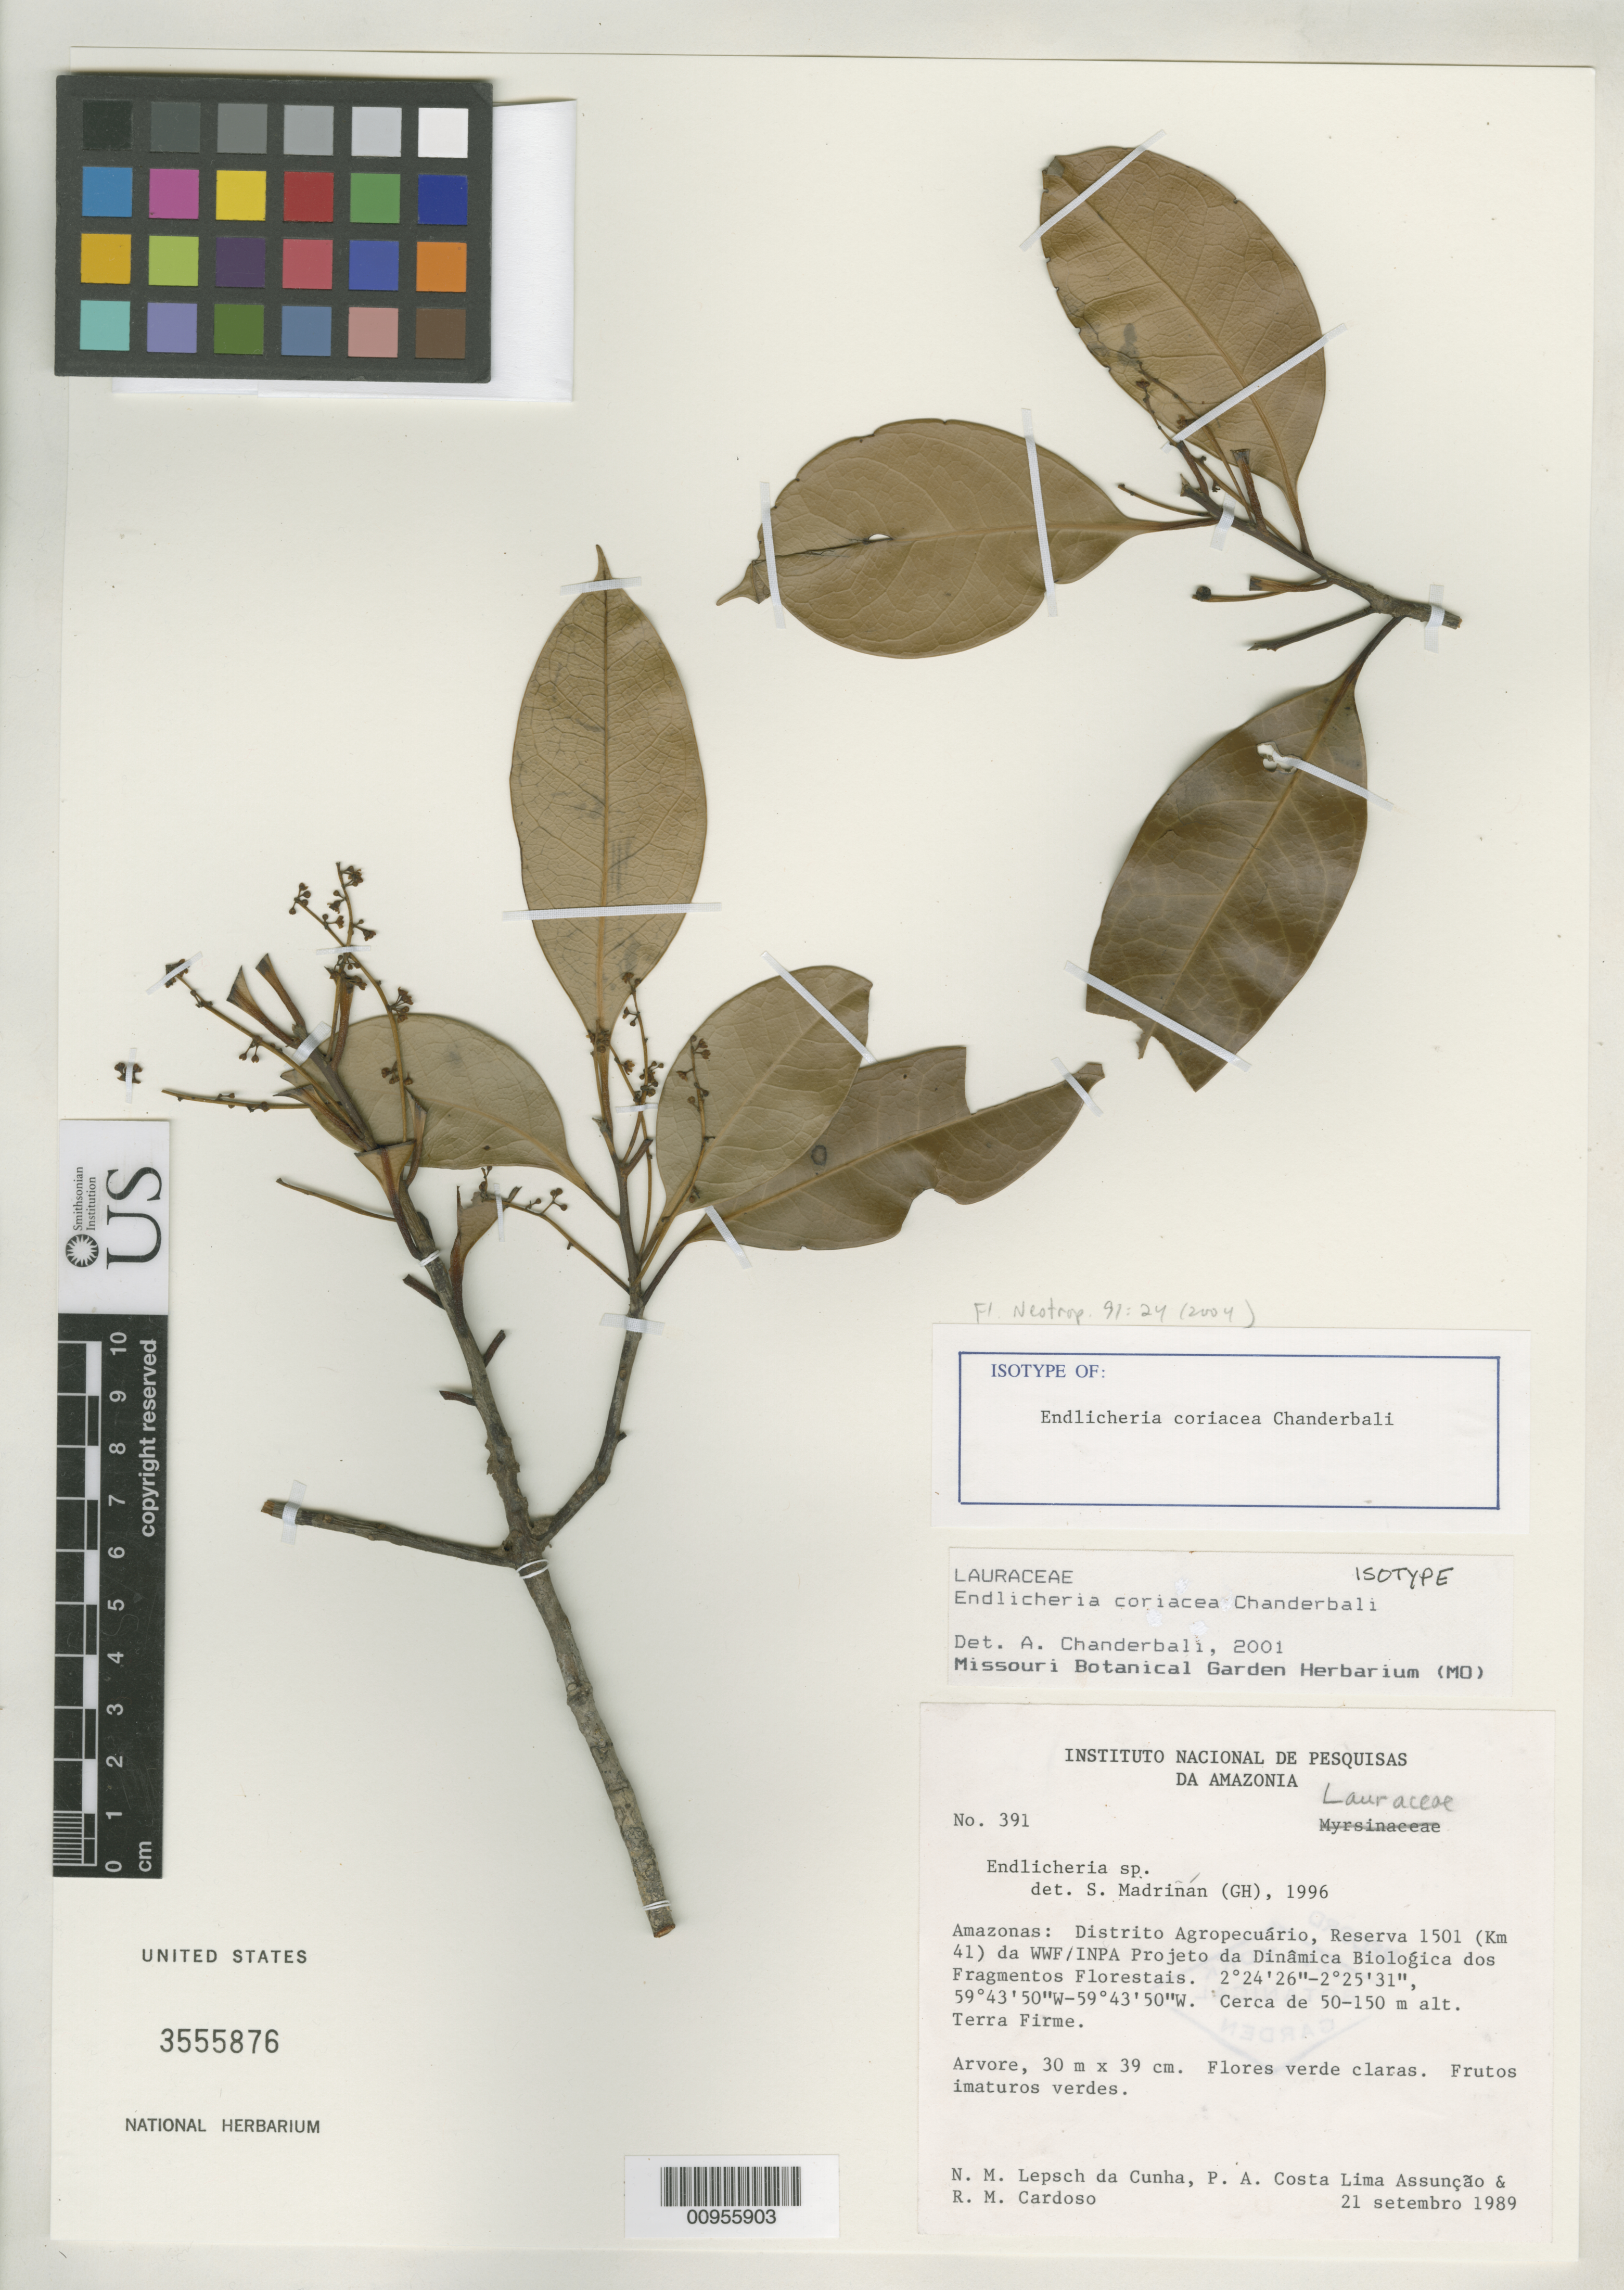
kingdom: Plantae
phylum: Tracheophyta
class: Magnoliopsida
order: Laurales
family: Lauraceae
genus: Endlicheria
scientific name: Endlicheria coriacea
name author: Chanderb.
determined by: Chanderbali, Andre Shashi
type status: Isotype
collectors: N. M. Lepsch da Cunha, P. A. Assunçao & R. M. Cardoso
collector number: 391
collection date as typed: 21 Sep 1989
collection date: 1989-09-21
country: Brazil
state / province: Amazonas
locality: Amazonas; Distrito Agropecuário, Reserva 1501 (Km 41) da WWF/INPA Projeto da Dinâmica Biológica dos Fragmentos Florestais.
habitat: Terra firme.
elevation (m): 50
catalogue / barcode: US 3555876